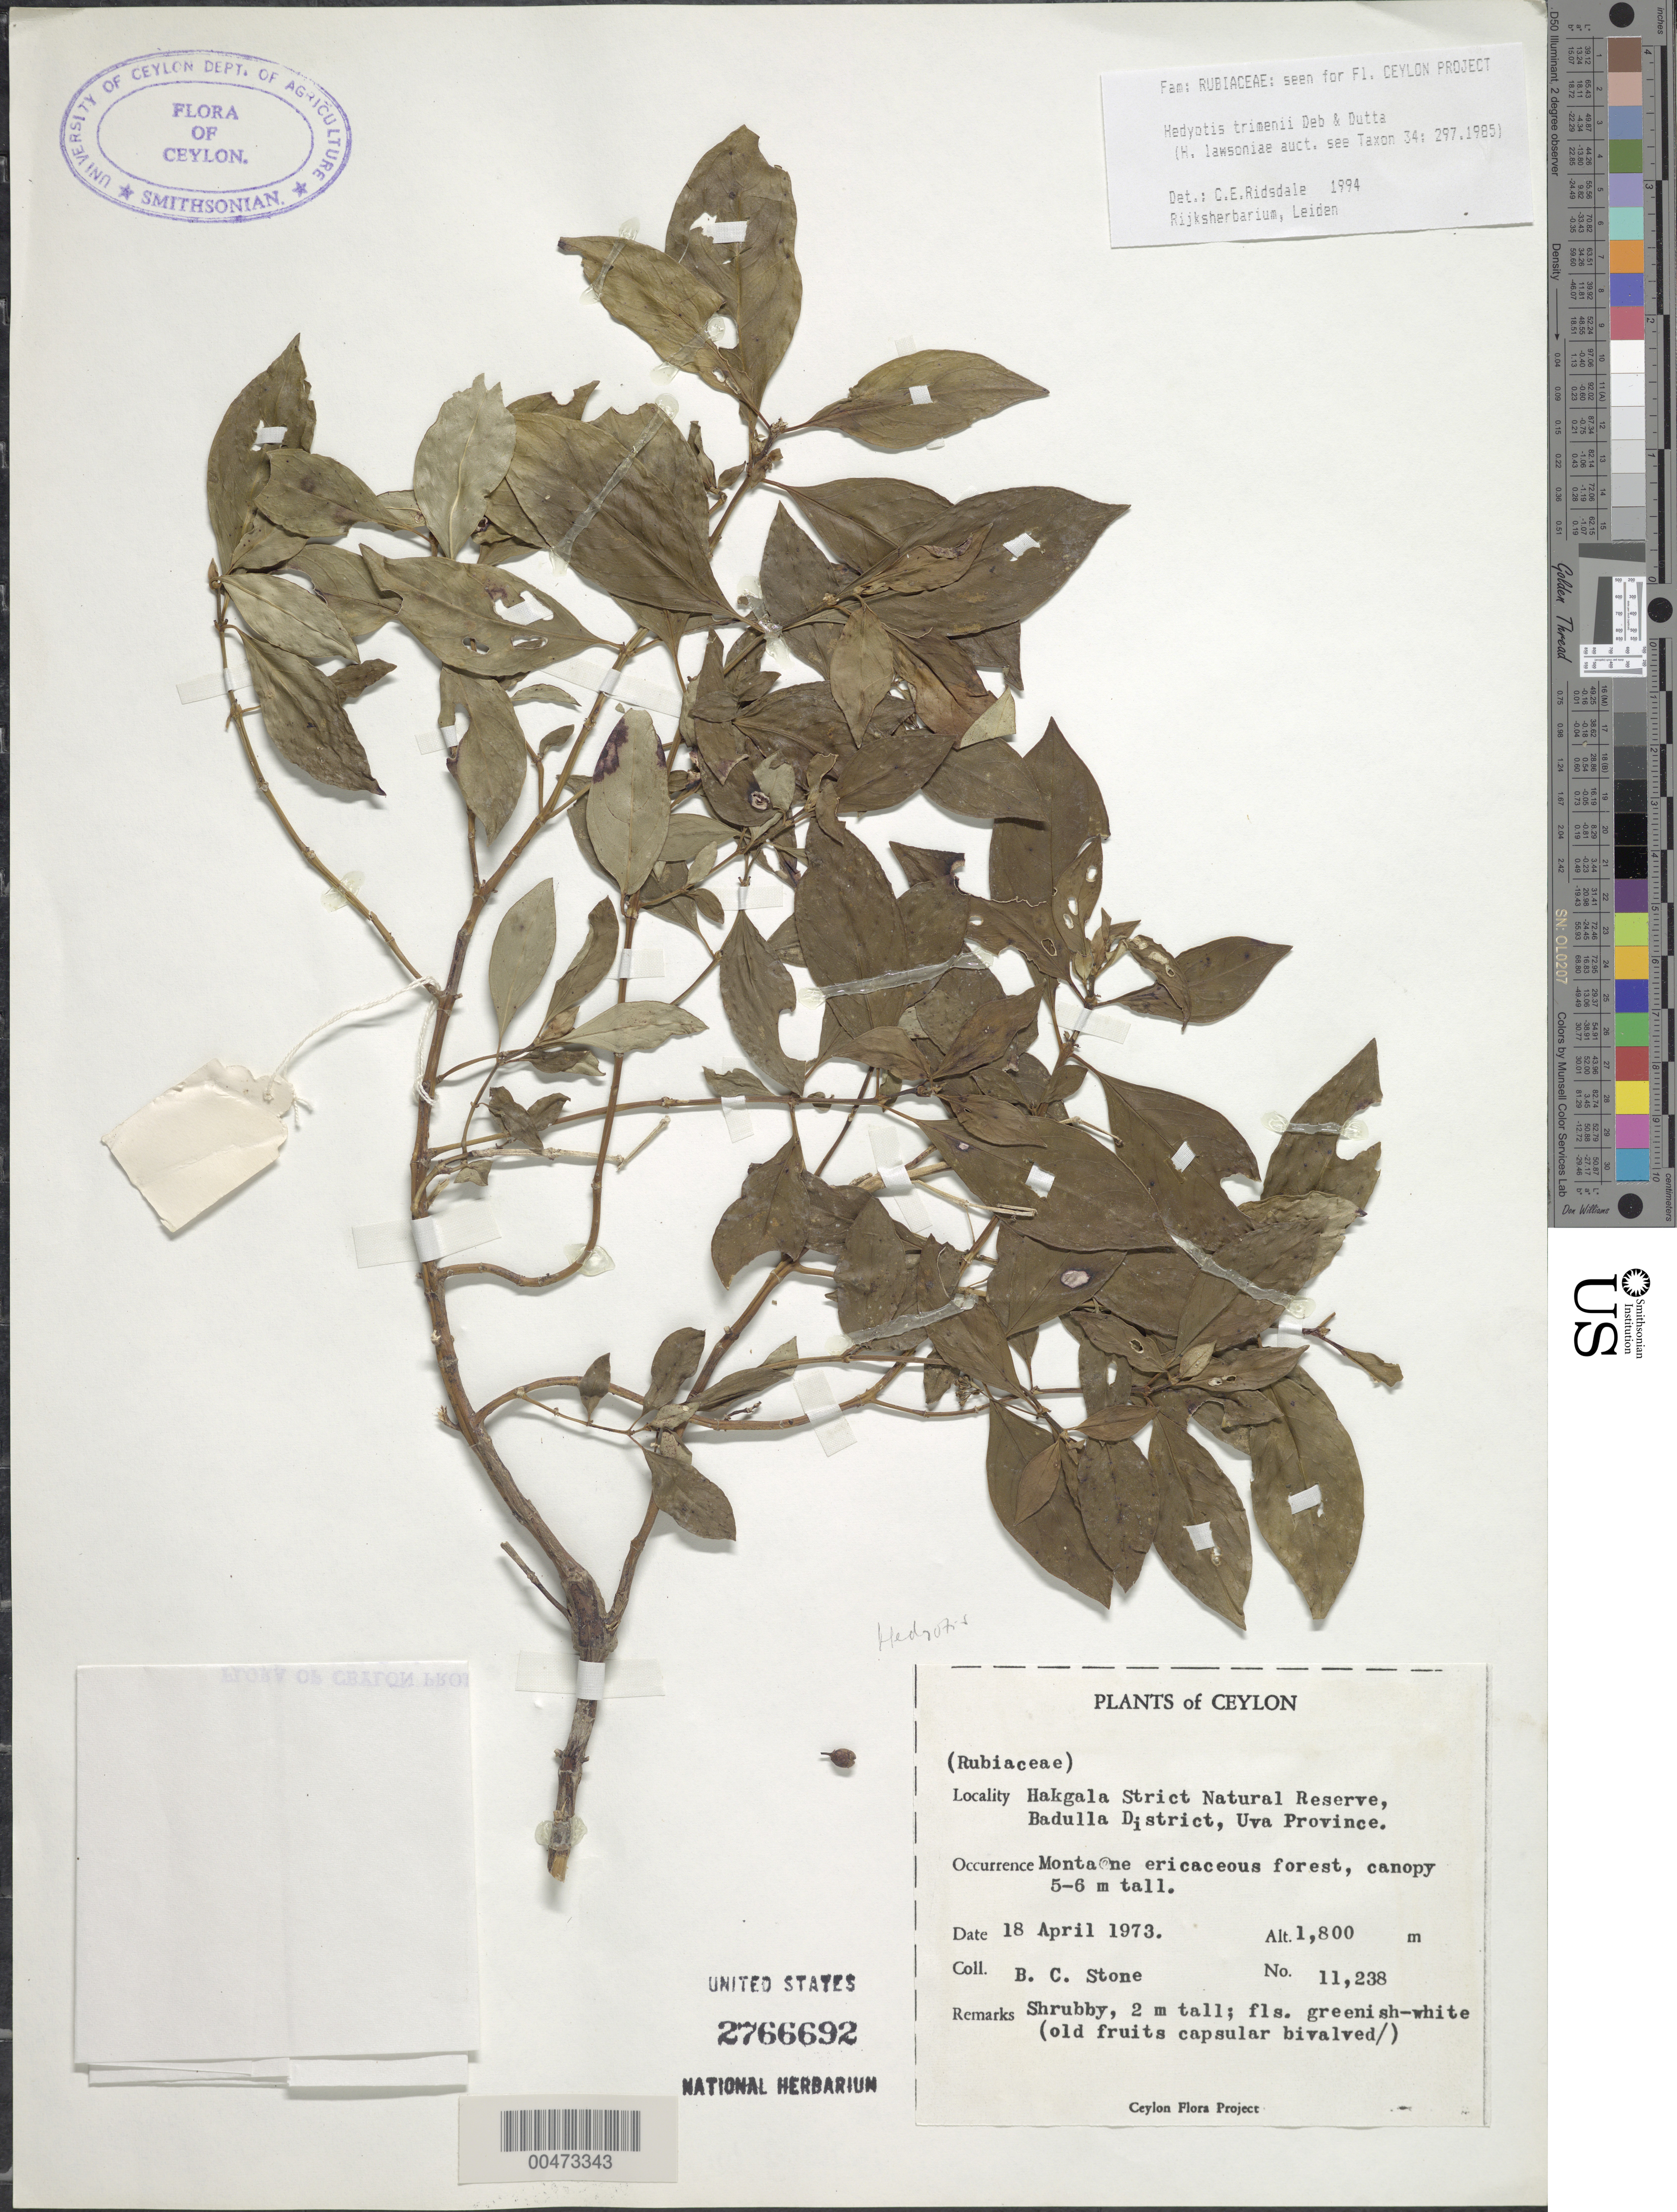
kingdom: Plantae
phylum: Tracheophyta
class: Magnoliopsida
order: Gentianales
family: Rubiaceae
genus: Hedyotis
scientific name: Hedyotis trimenii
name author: Deb & R. Dutta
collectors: B. C. Stone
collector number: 11238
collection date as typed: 18 Apr 1973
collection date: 1973-04-18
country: Sri Lanka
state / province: Uva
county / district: Badulla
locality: Hakgala Strict Natural Reserve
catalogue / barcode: US 2766692